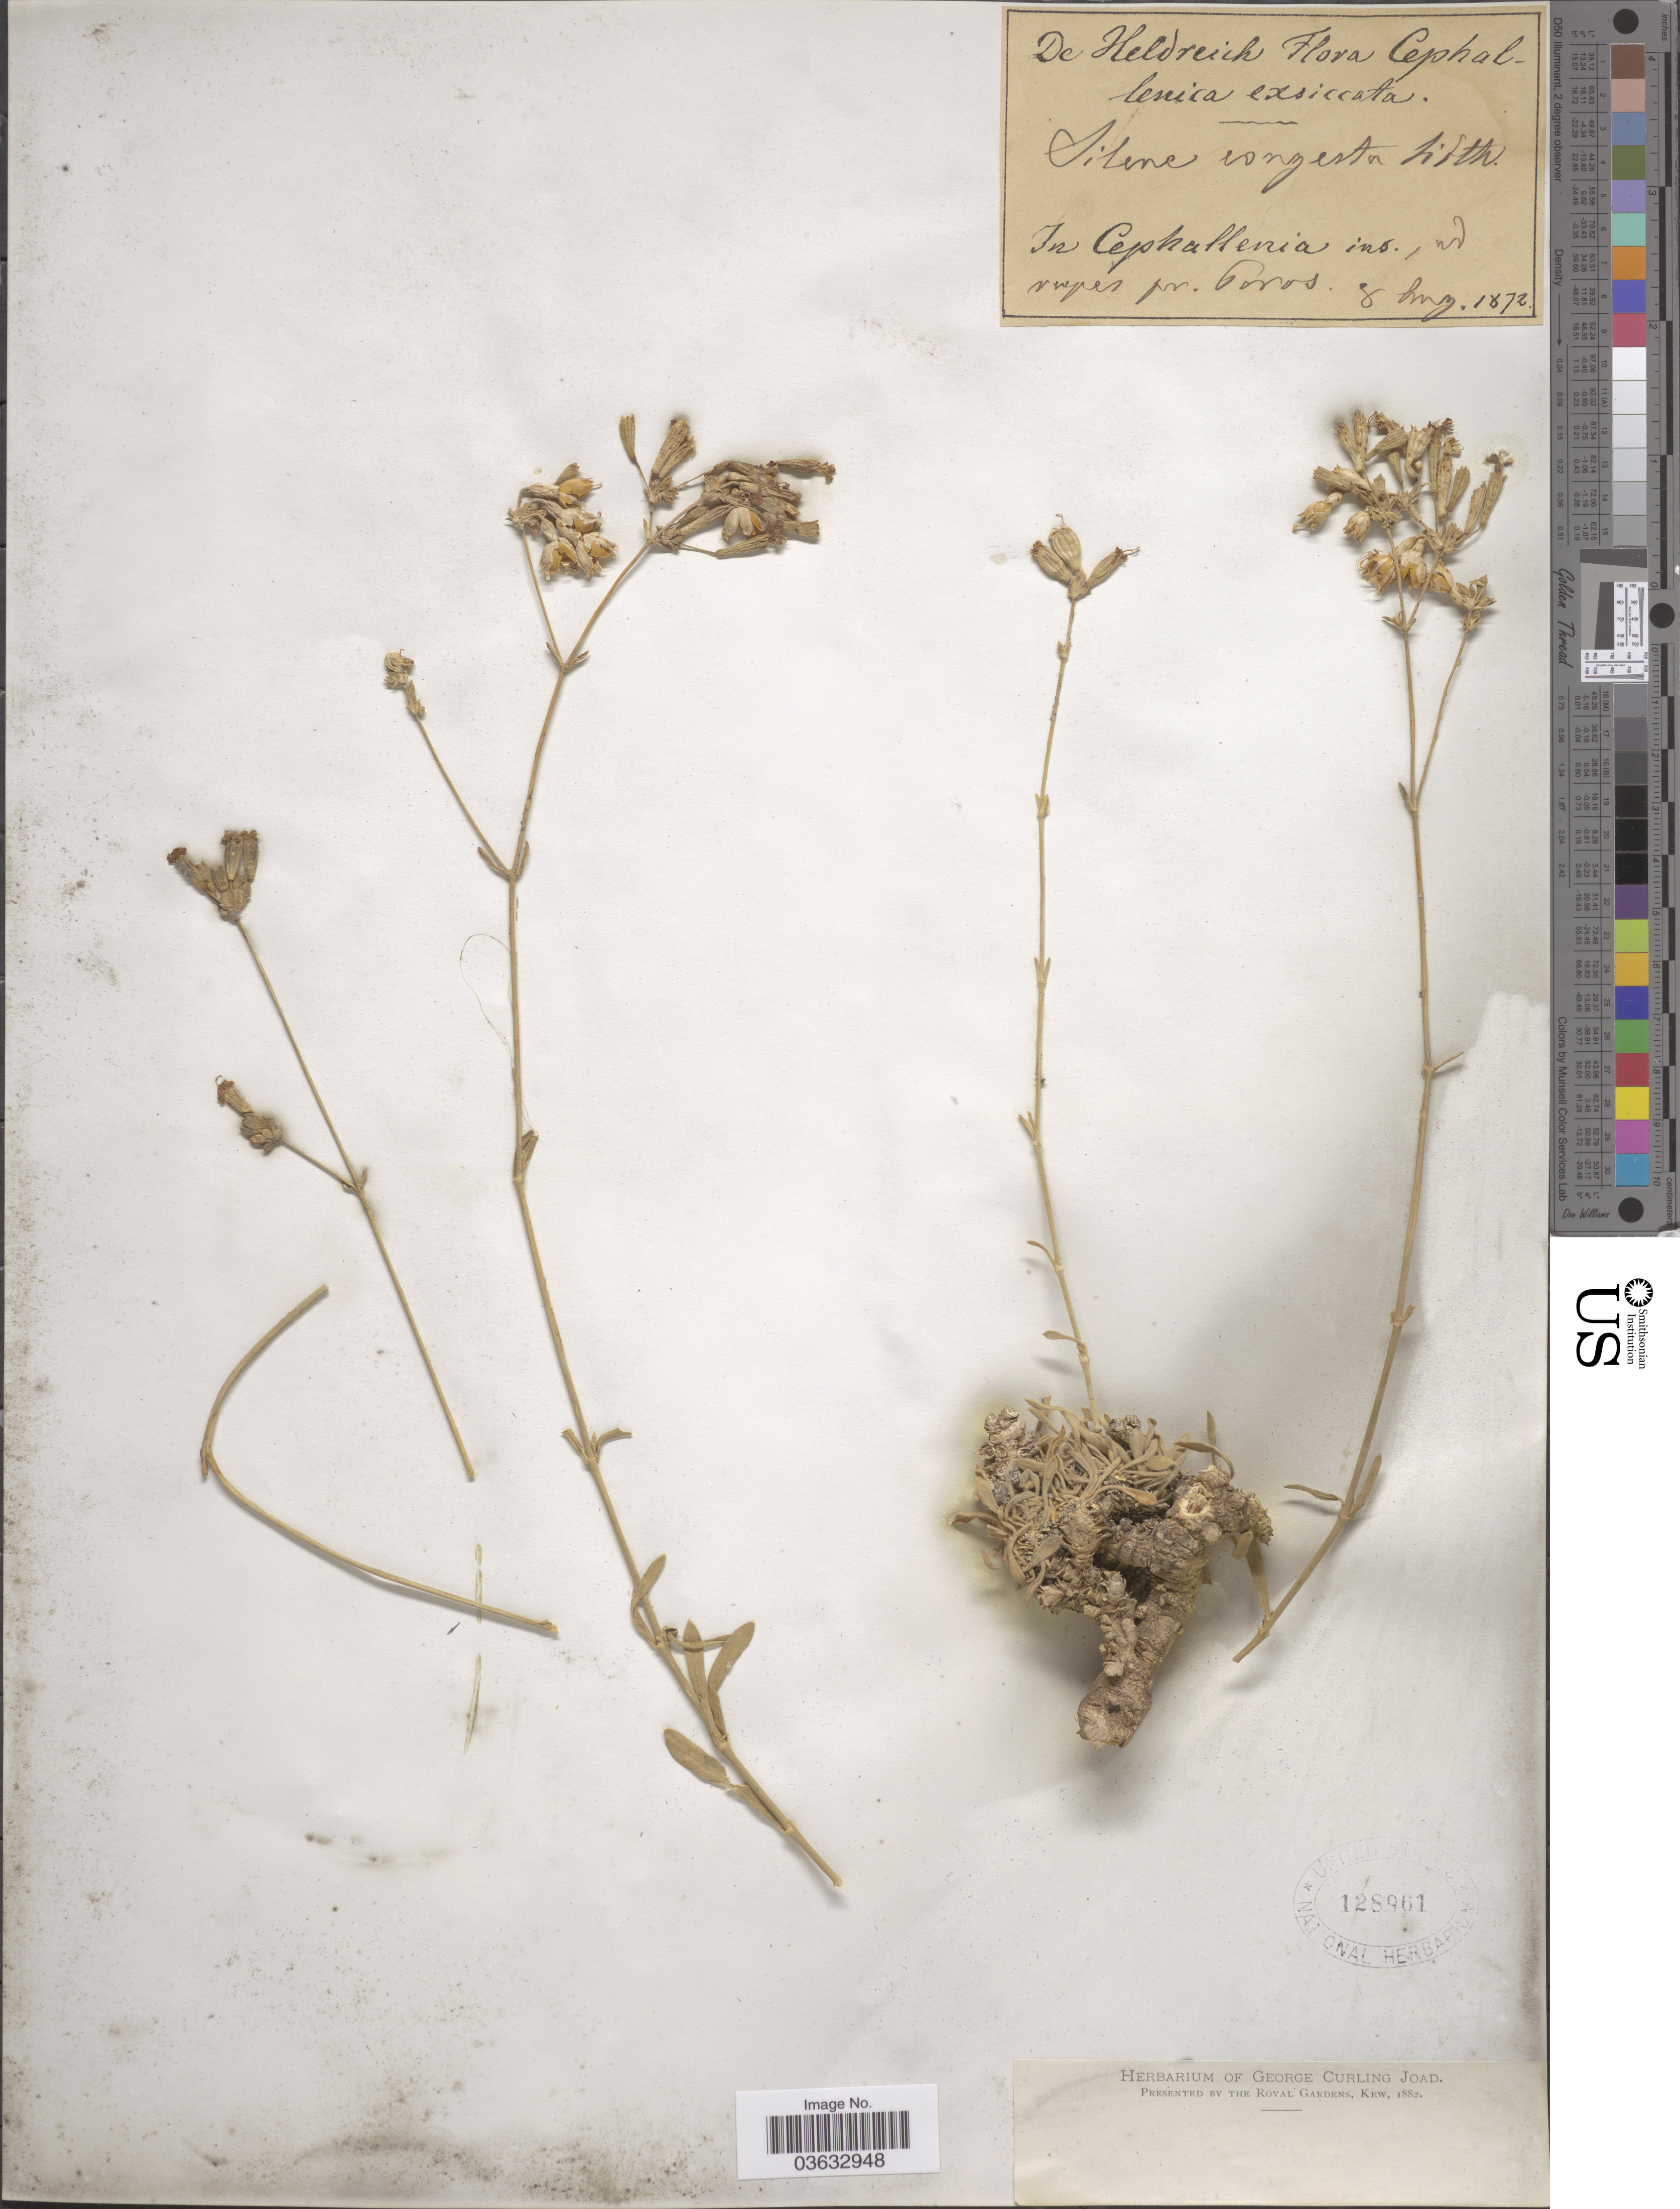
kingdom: Plantae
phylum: Tracheophyta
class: Magnoliopsida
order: Caryophyllales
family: Caryophyllaceae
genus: Silene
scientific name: Silene congesta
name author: Sm.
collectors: -. De Heldreich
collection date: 1872-08-08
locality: In Cephallenia ins., ad rupes pr. Goros [interpreted].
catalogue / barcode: US 128961